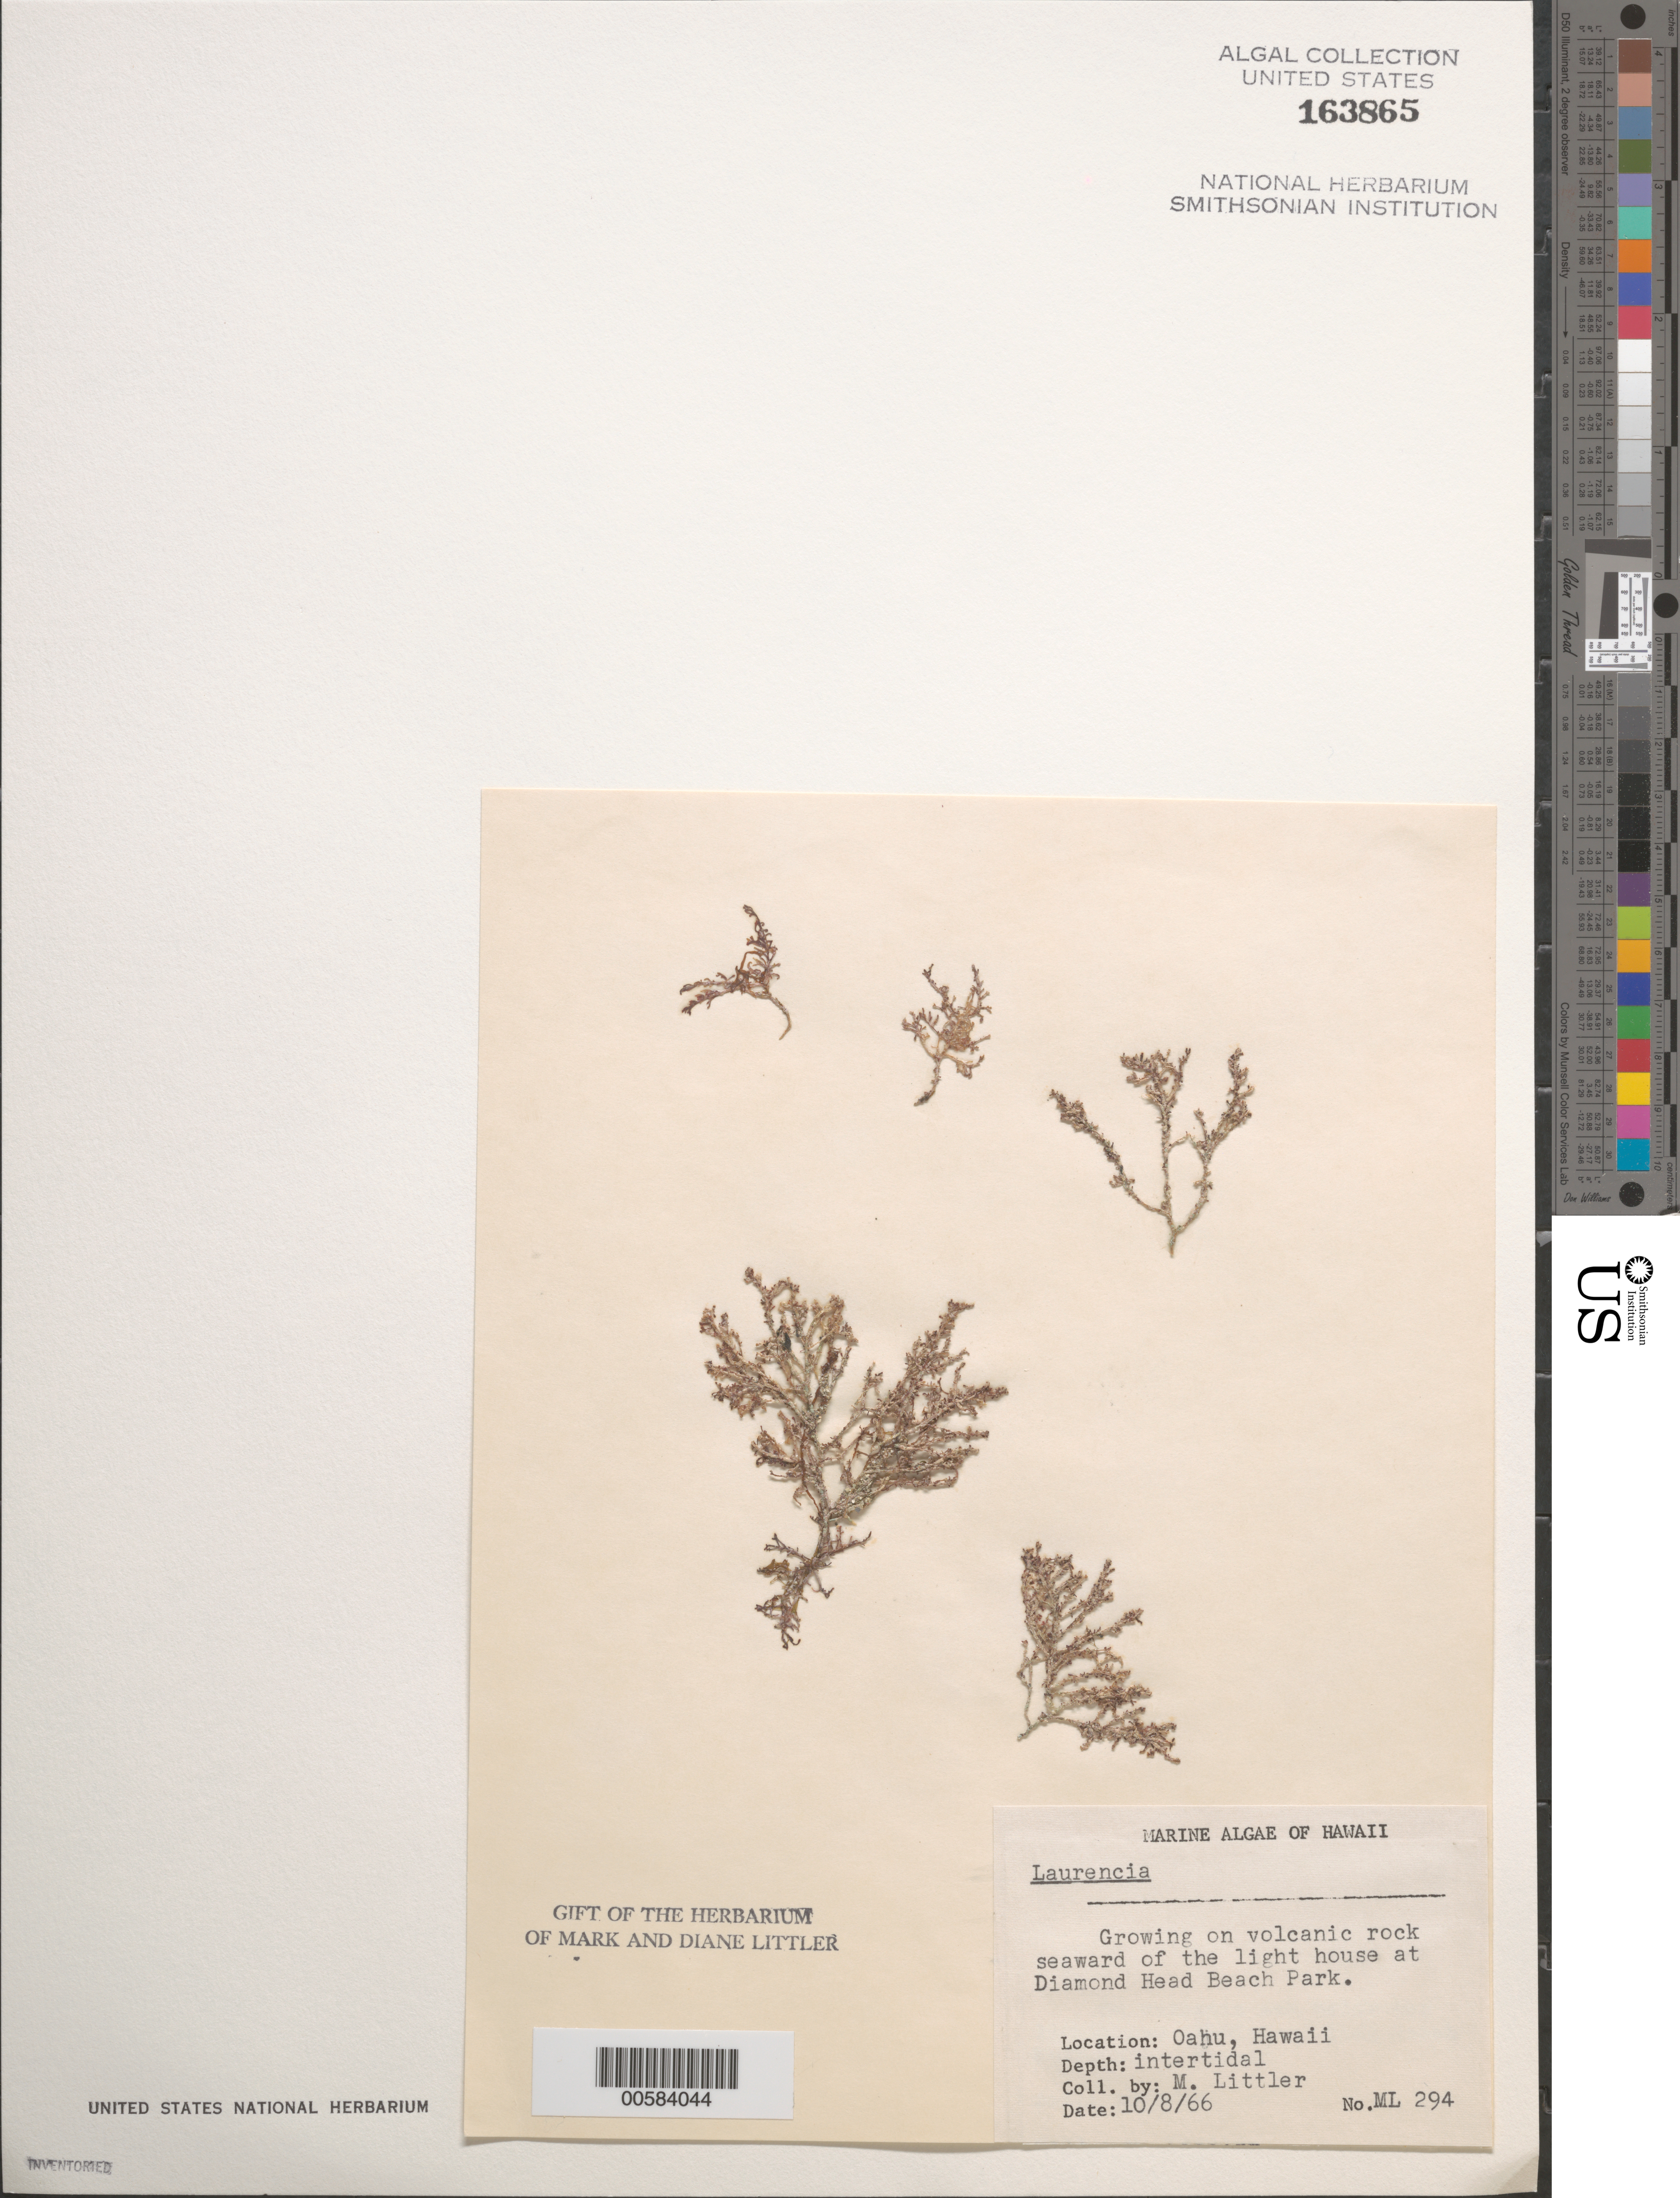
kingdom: Plantae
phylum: Rhodophyta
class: Florideophyceae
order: Ceramiales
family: Rhodomelaceae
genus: Laurencia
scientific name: Laurencia sp.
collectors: M. M. Littler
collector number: ML 294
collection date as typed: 08 Oct 1966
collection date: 1966-10-08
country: United States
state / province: Hawaii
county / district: Honolulu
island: Oahu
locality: Diamond Head Beach Park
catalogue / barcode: US 163865